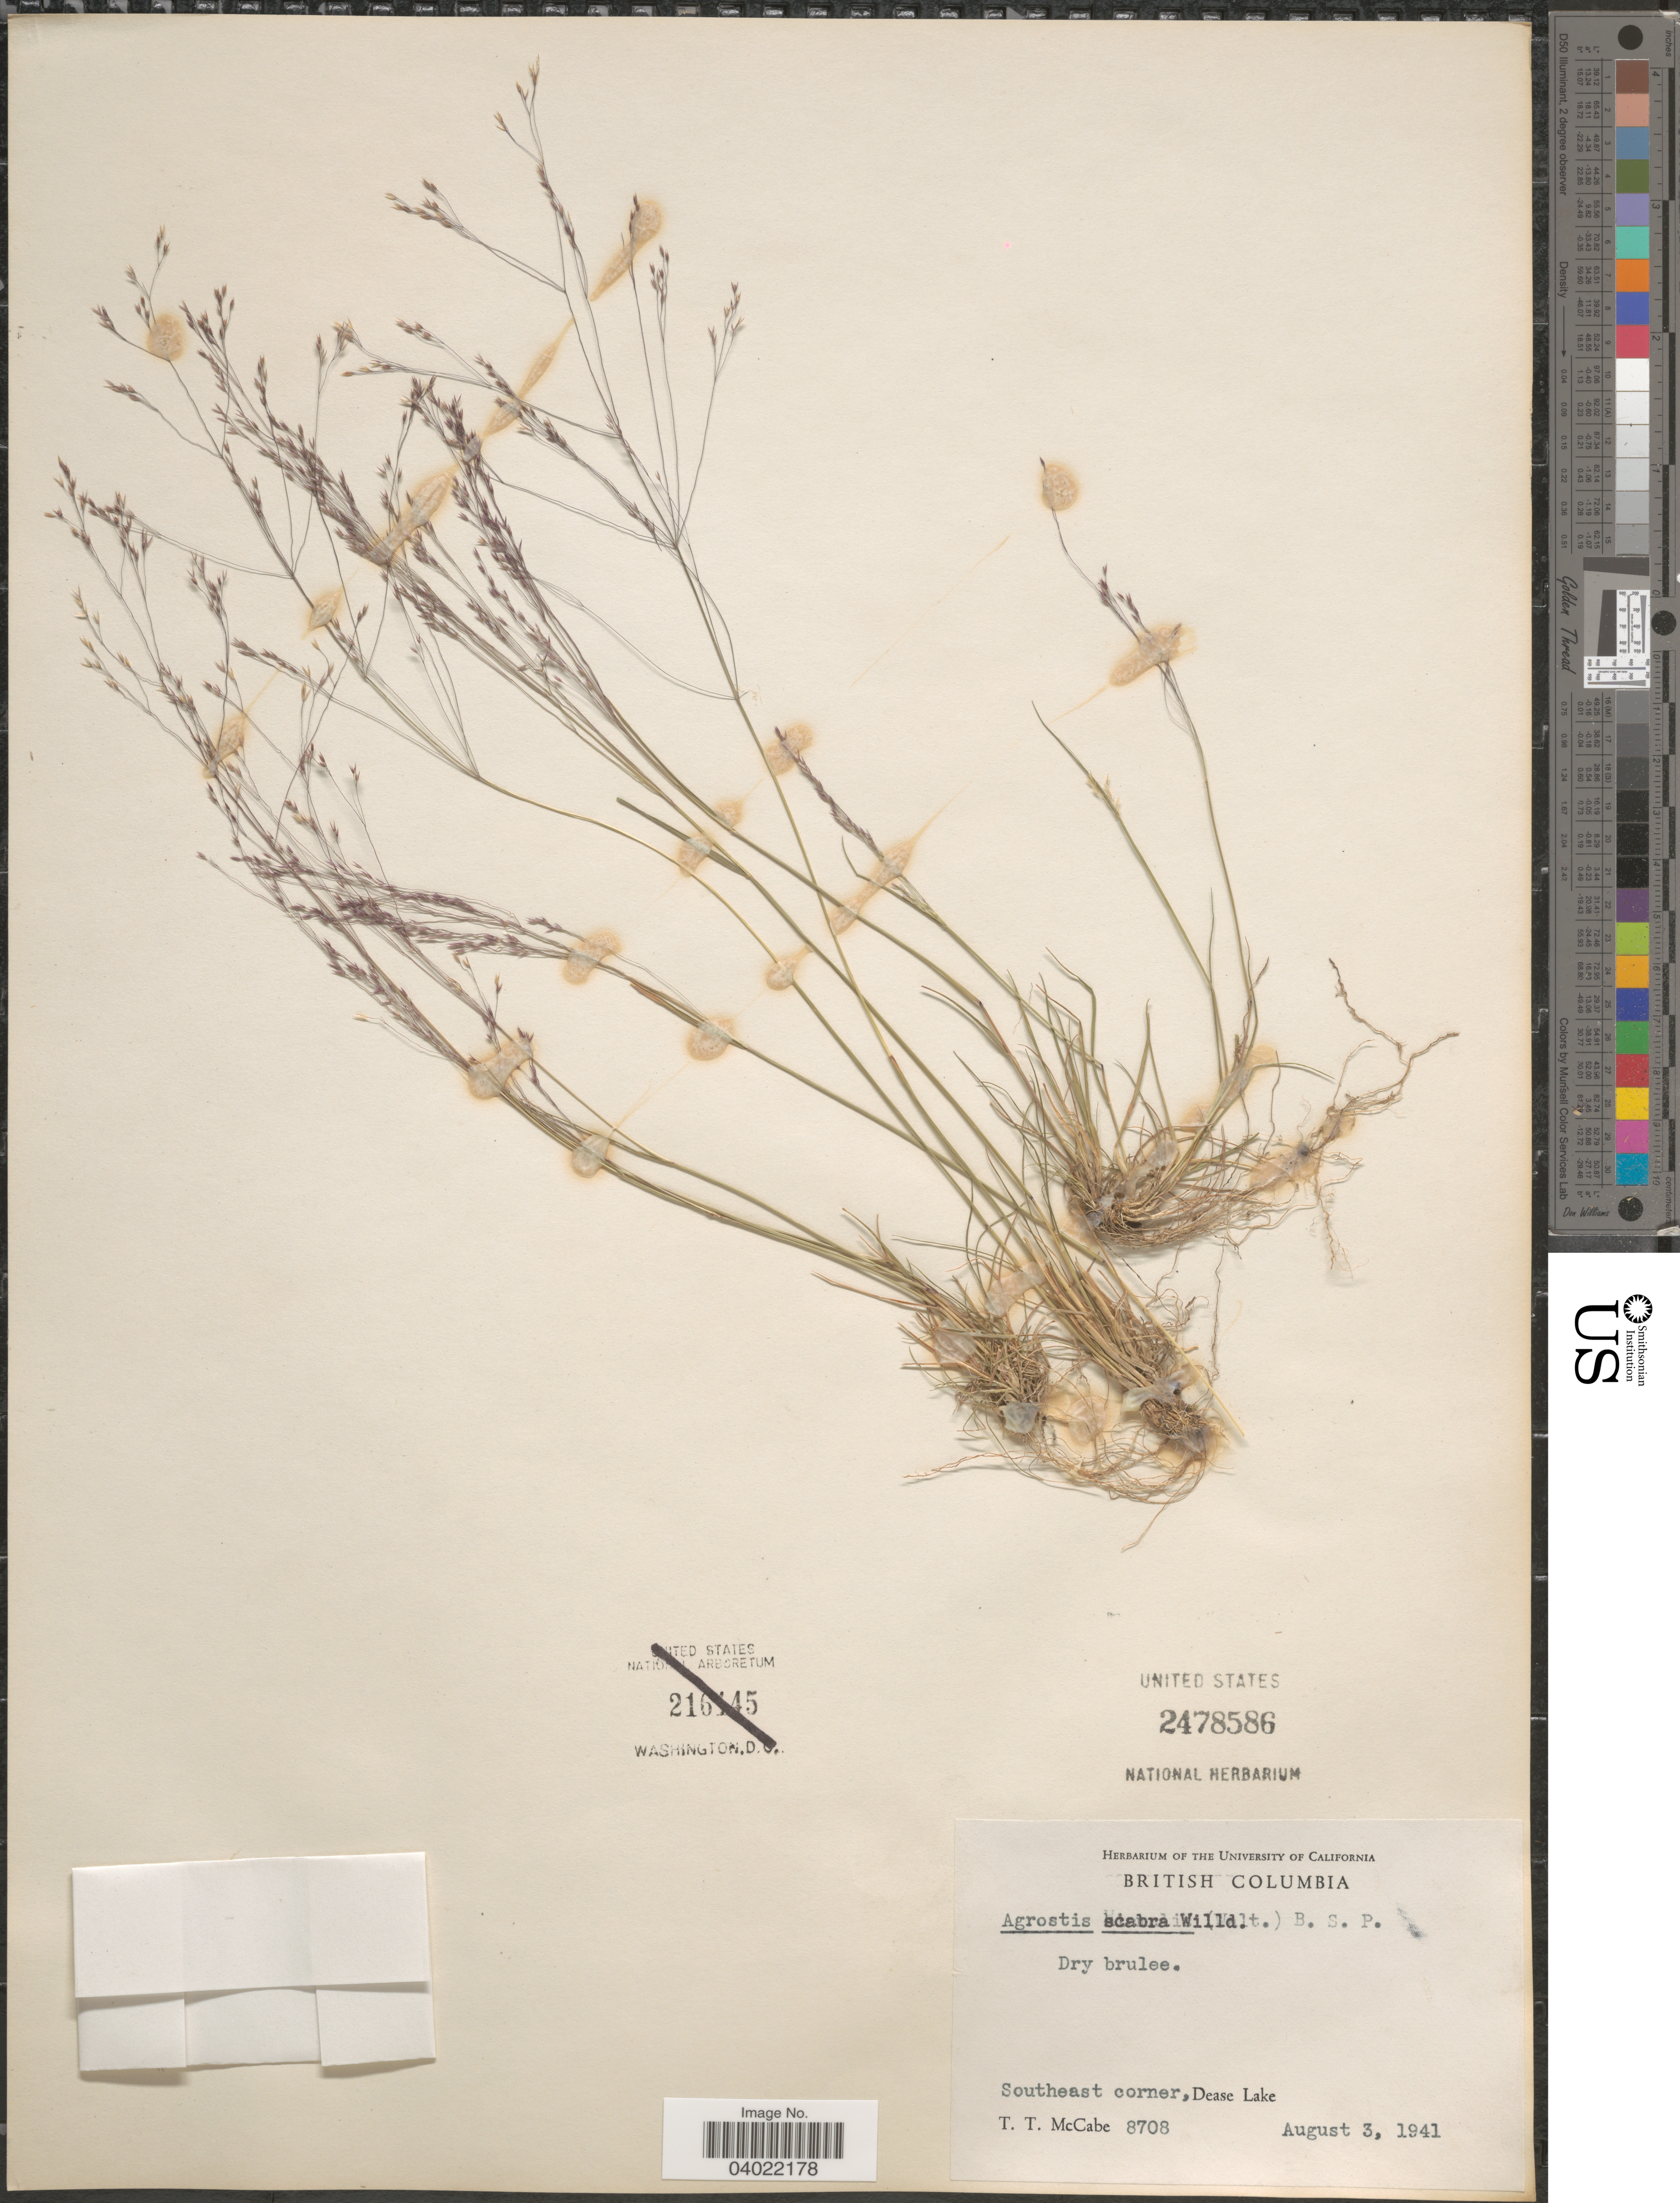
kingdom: Plantae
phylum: Tracheophyta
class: Liliopsida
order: Poales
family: Poaceae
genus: Agrostis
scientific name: Agrostis scabra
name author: Willd.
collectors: T. McCabe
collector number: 8708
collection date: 1941-08-03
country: Canada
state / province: British Columbia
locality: Southeast corner, Dease Lake.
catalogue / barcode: US 2478586